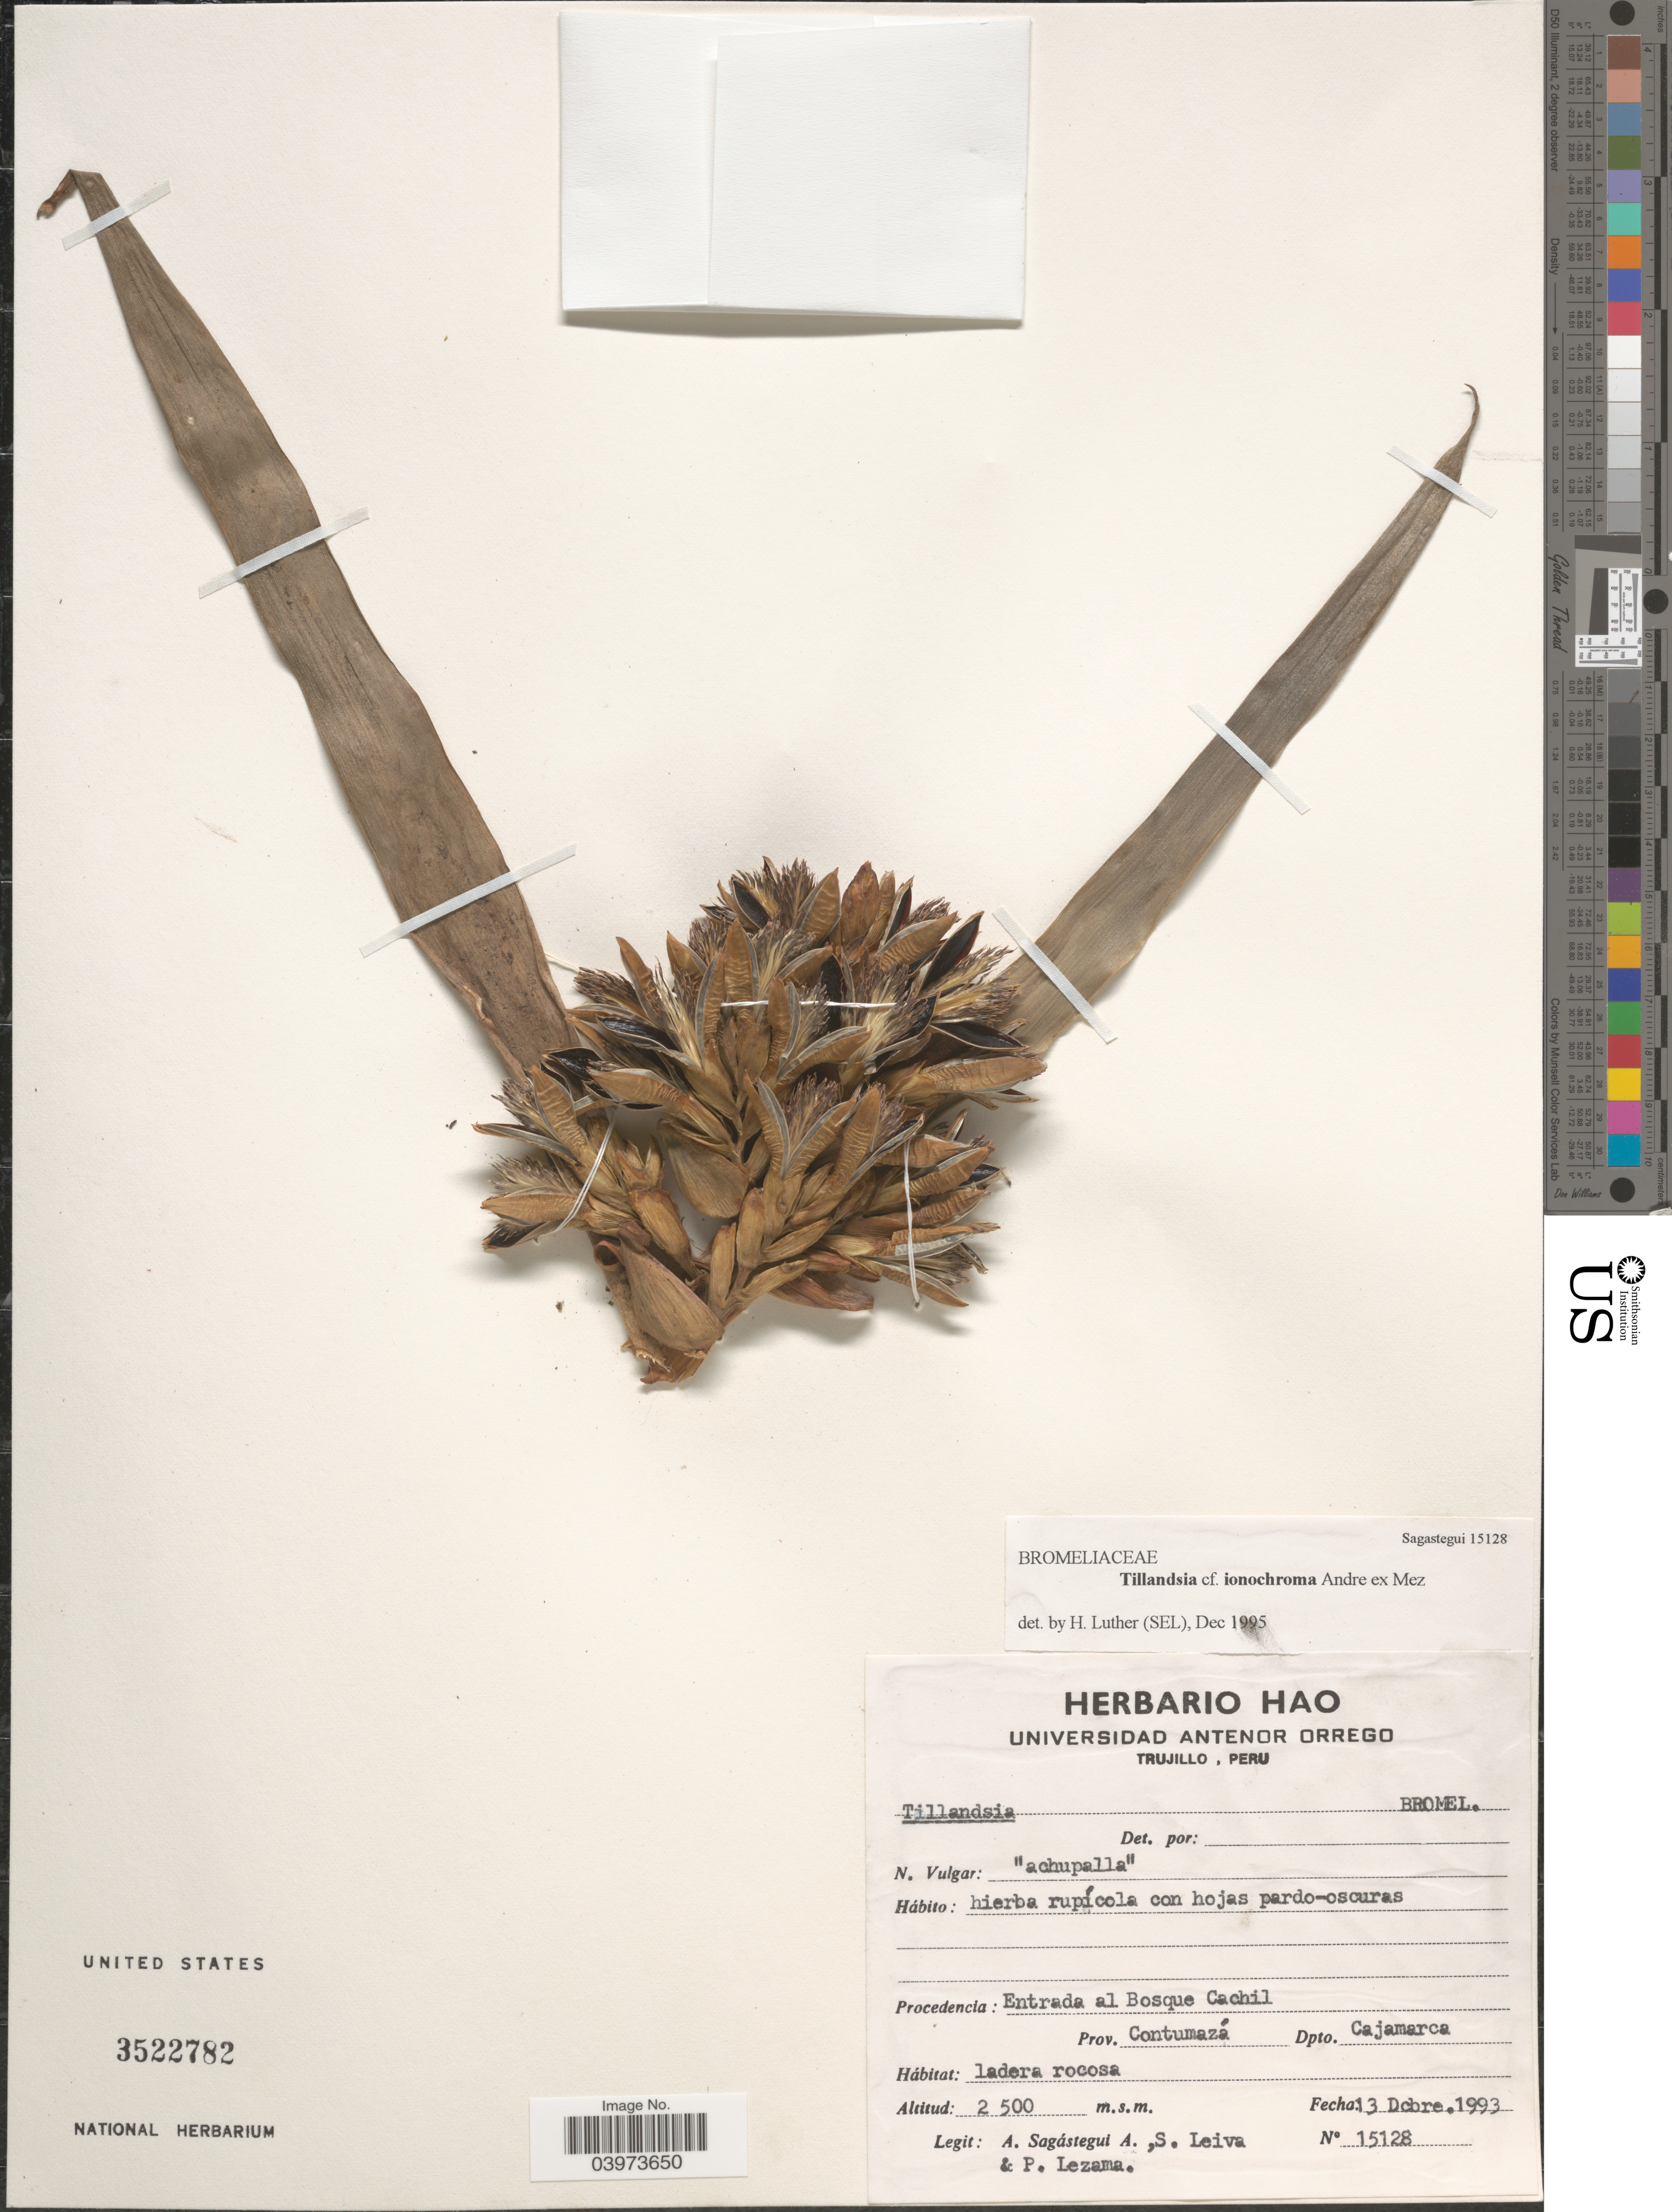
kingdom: Plantae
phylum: Tracheophyta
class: Liliopsida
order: Poales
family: Bromeliaceae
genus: Tillandsia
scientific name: Tillandsia ionochroma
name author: André ex Mez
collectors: A. Sagástegui A., S. Leiva & P. Lezama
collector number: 15128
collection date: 1993-12-13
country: Peru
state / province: Cajamarca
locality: Entrada al Bosque Cachil. Prov. Contumazá. Dpto. Cajamarca.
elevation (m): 2500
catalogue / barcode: US 3522782